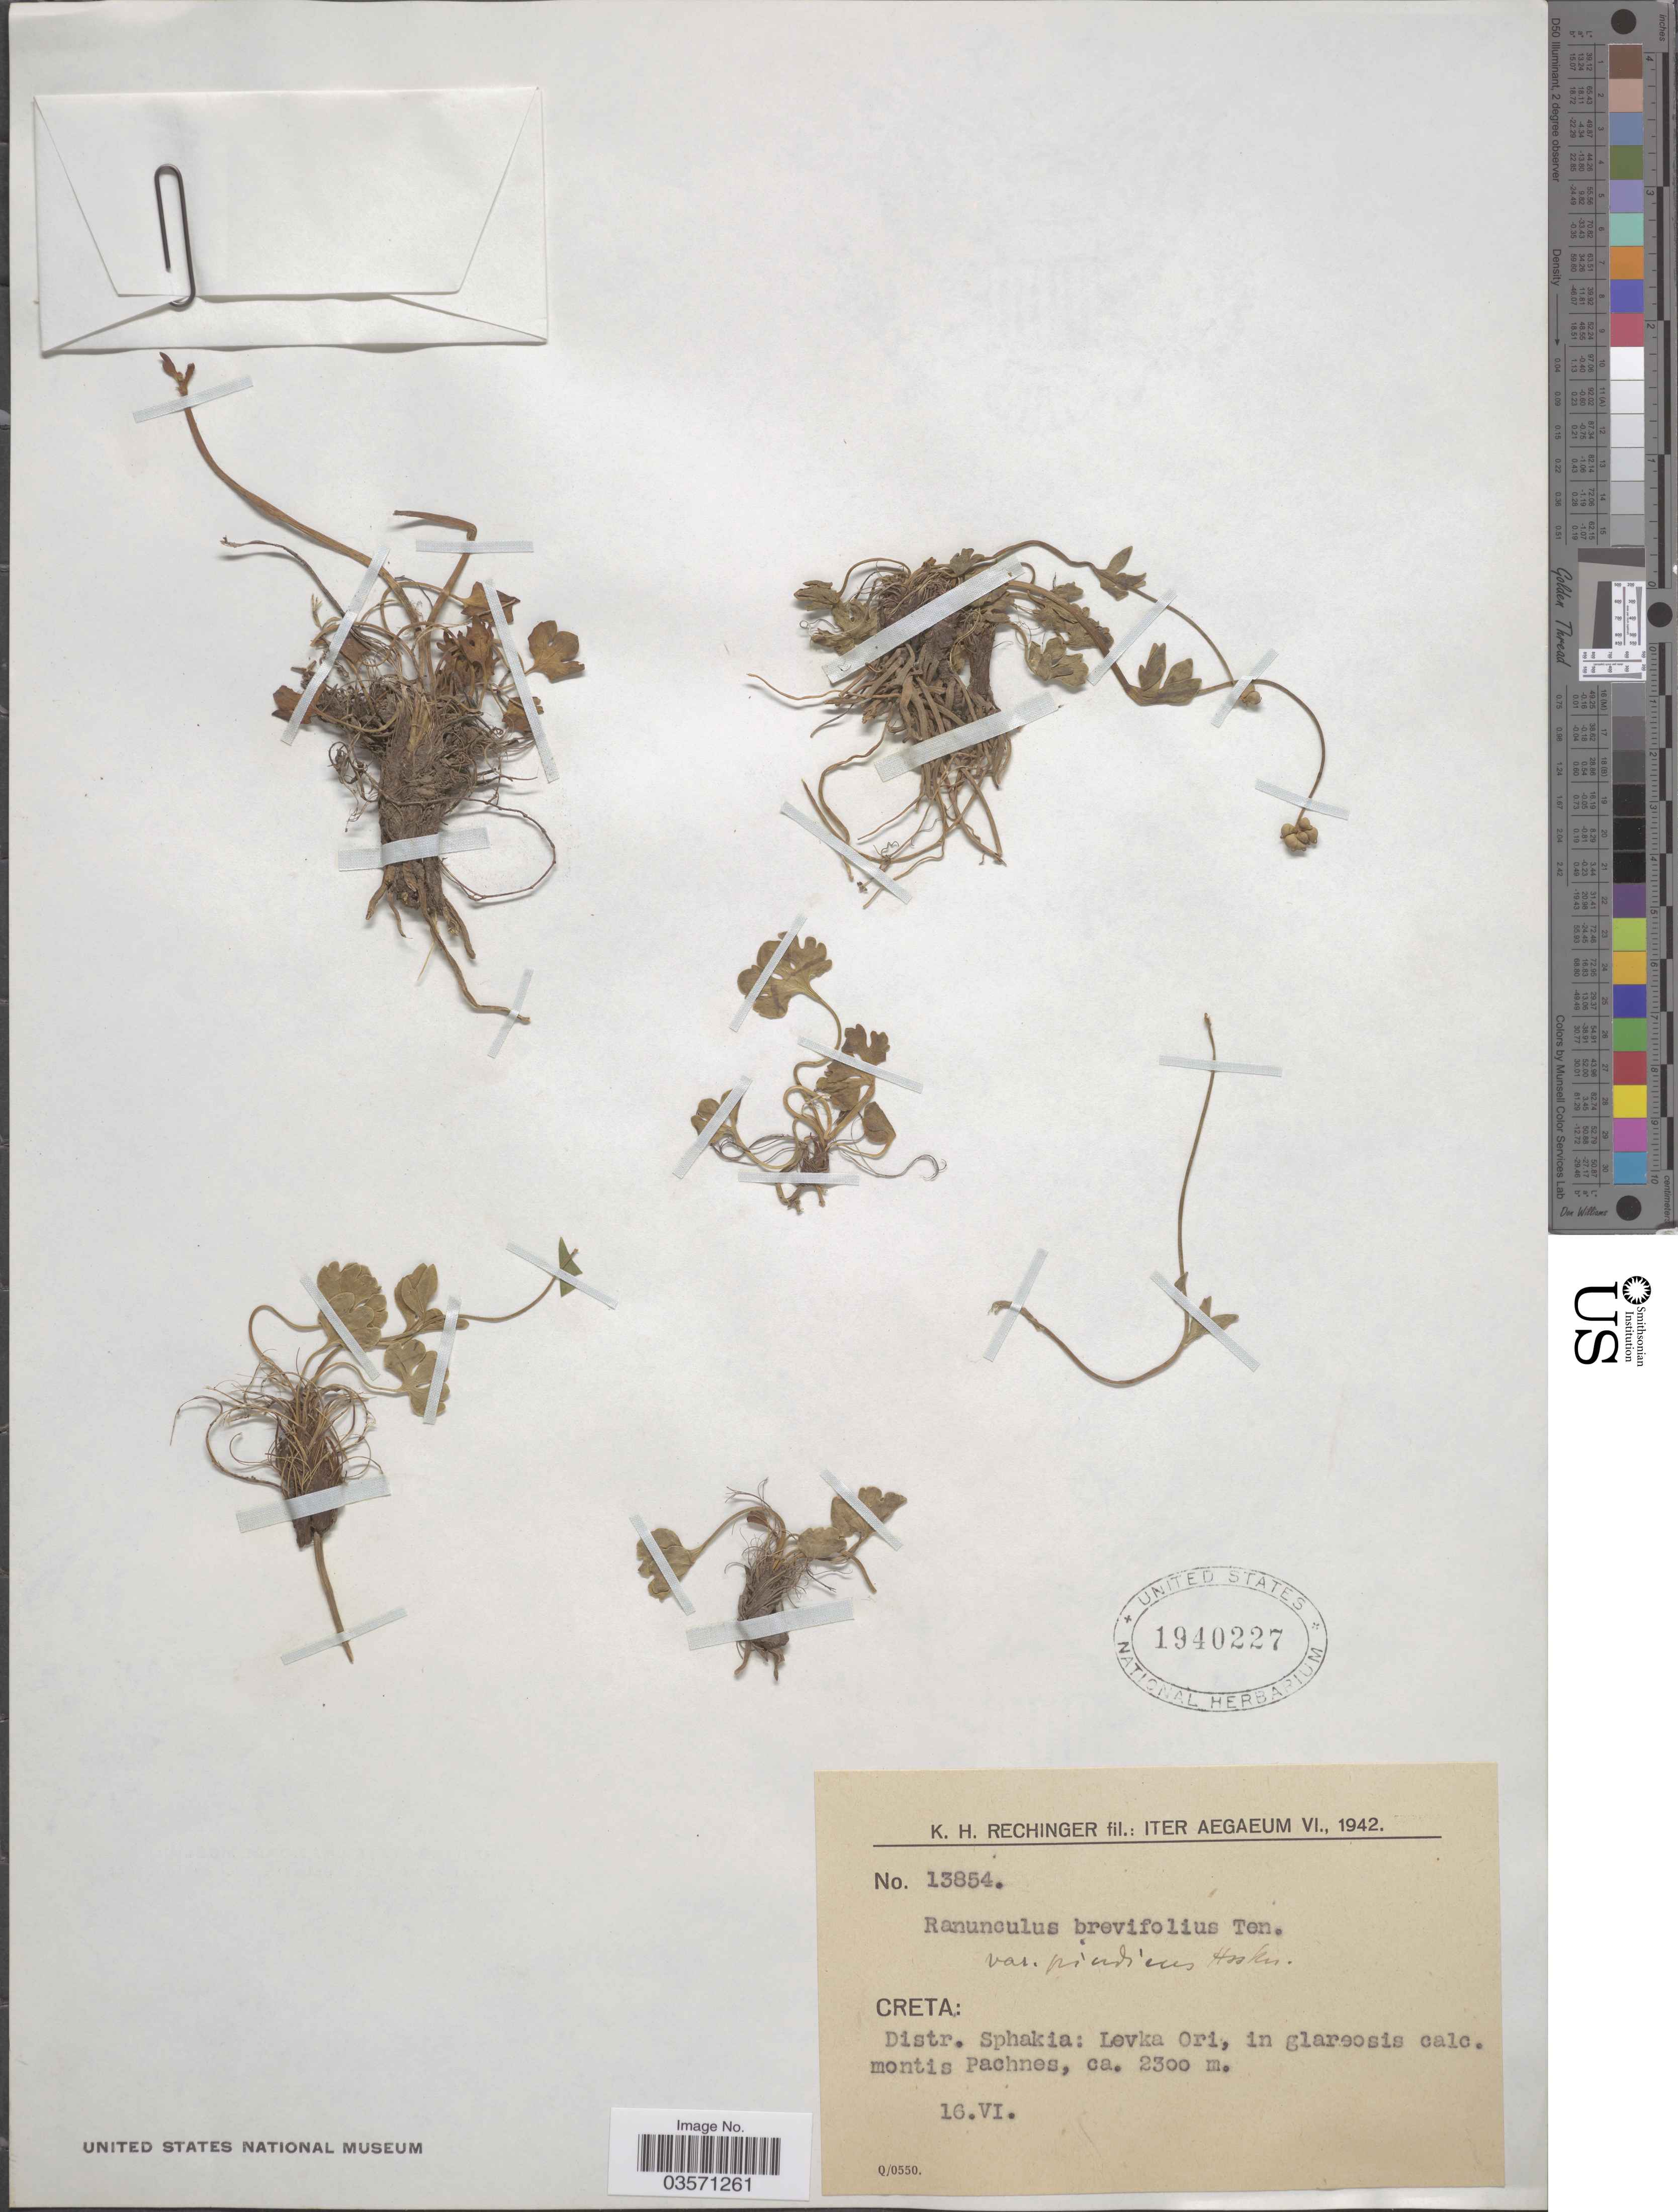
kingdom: Plantae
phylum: Tracheophyta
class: Magnoliopsida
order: Ranunculales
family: Ranunculaceae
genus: Ranunculus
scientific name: Ranunculus brevifolius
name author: Ten.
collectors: K. H. Rechinger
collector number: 13854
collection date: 1942-06-16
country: Greece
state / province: Crete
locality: Creta: Distr. Sphakia: Levka Ori, in glareosis calc. montis Pachnes.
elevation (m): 2300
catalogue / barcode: US 1940227